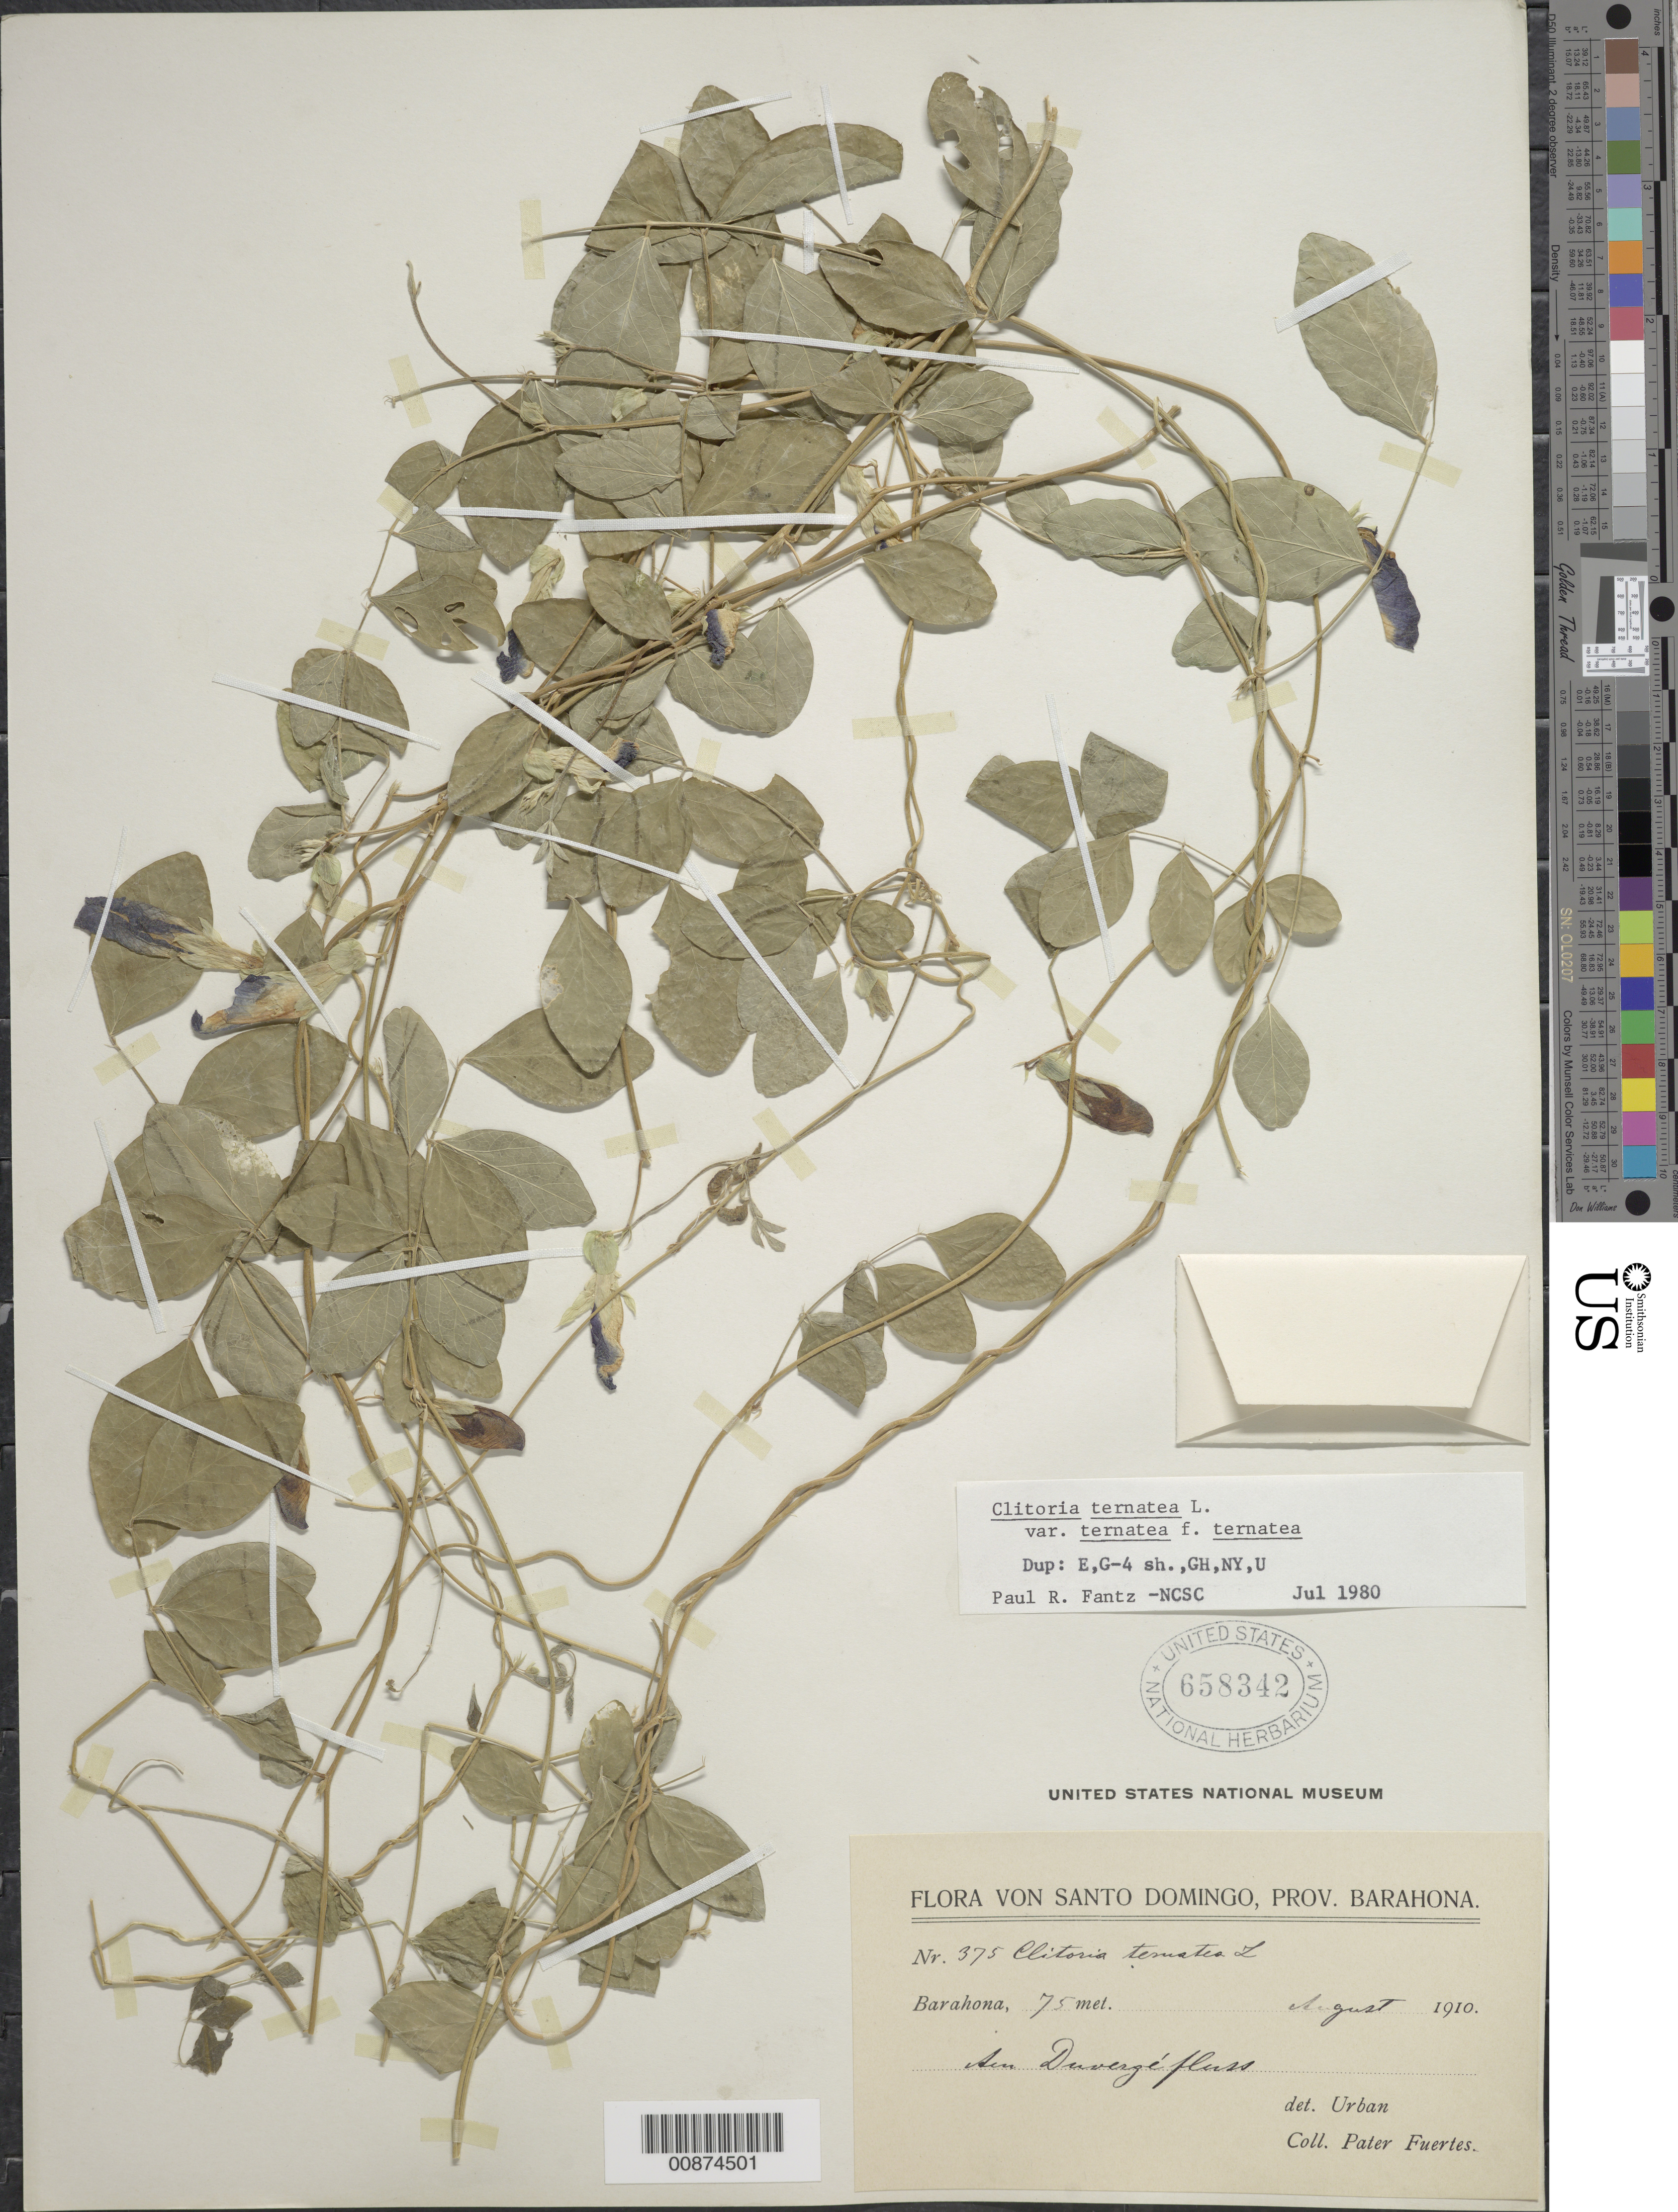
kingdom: Plantae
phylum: Tracheophyta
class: Magnoliopsida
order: Fabales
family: Fabaceae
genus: Clitoria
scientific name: Clitoria ternatea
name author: L.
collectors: M. D. Fuertes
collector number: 375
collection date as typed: Aug 1910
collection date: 1910-08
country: Dominican Republic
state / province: Barahona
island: Hispaniola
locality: Am Duvergé fluss.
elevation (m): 75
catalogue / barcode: US 658342